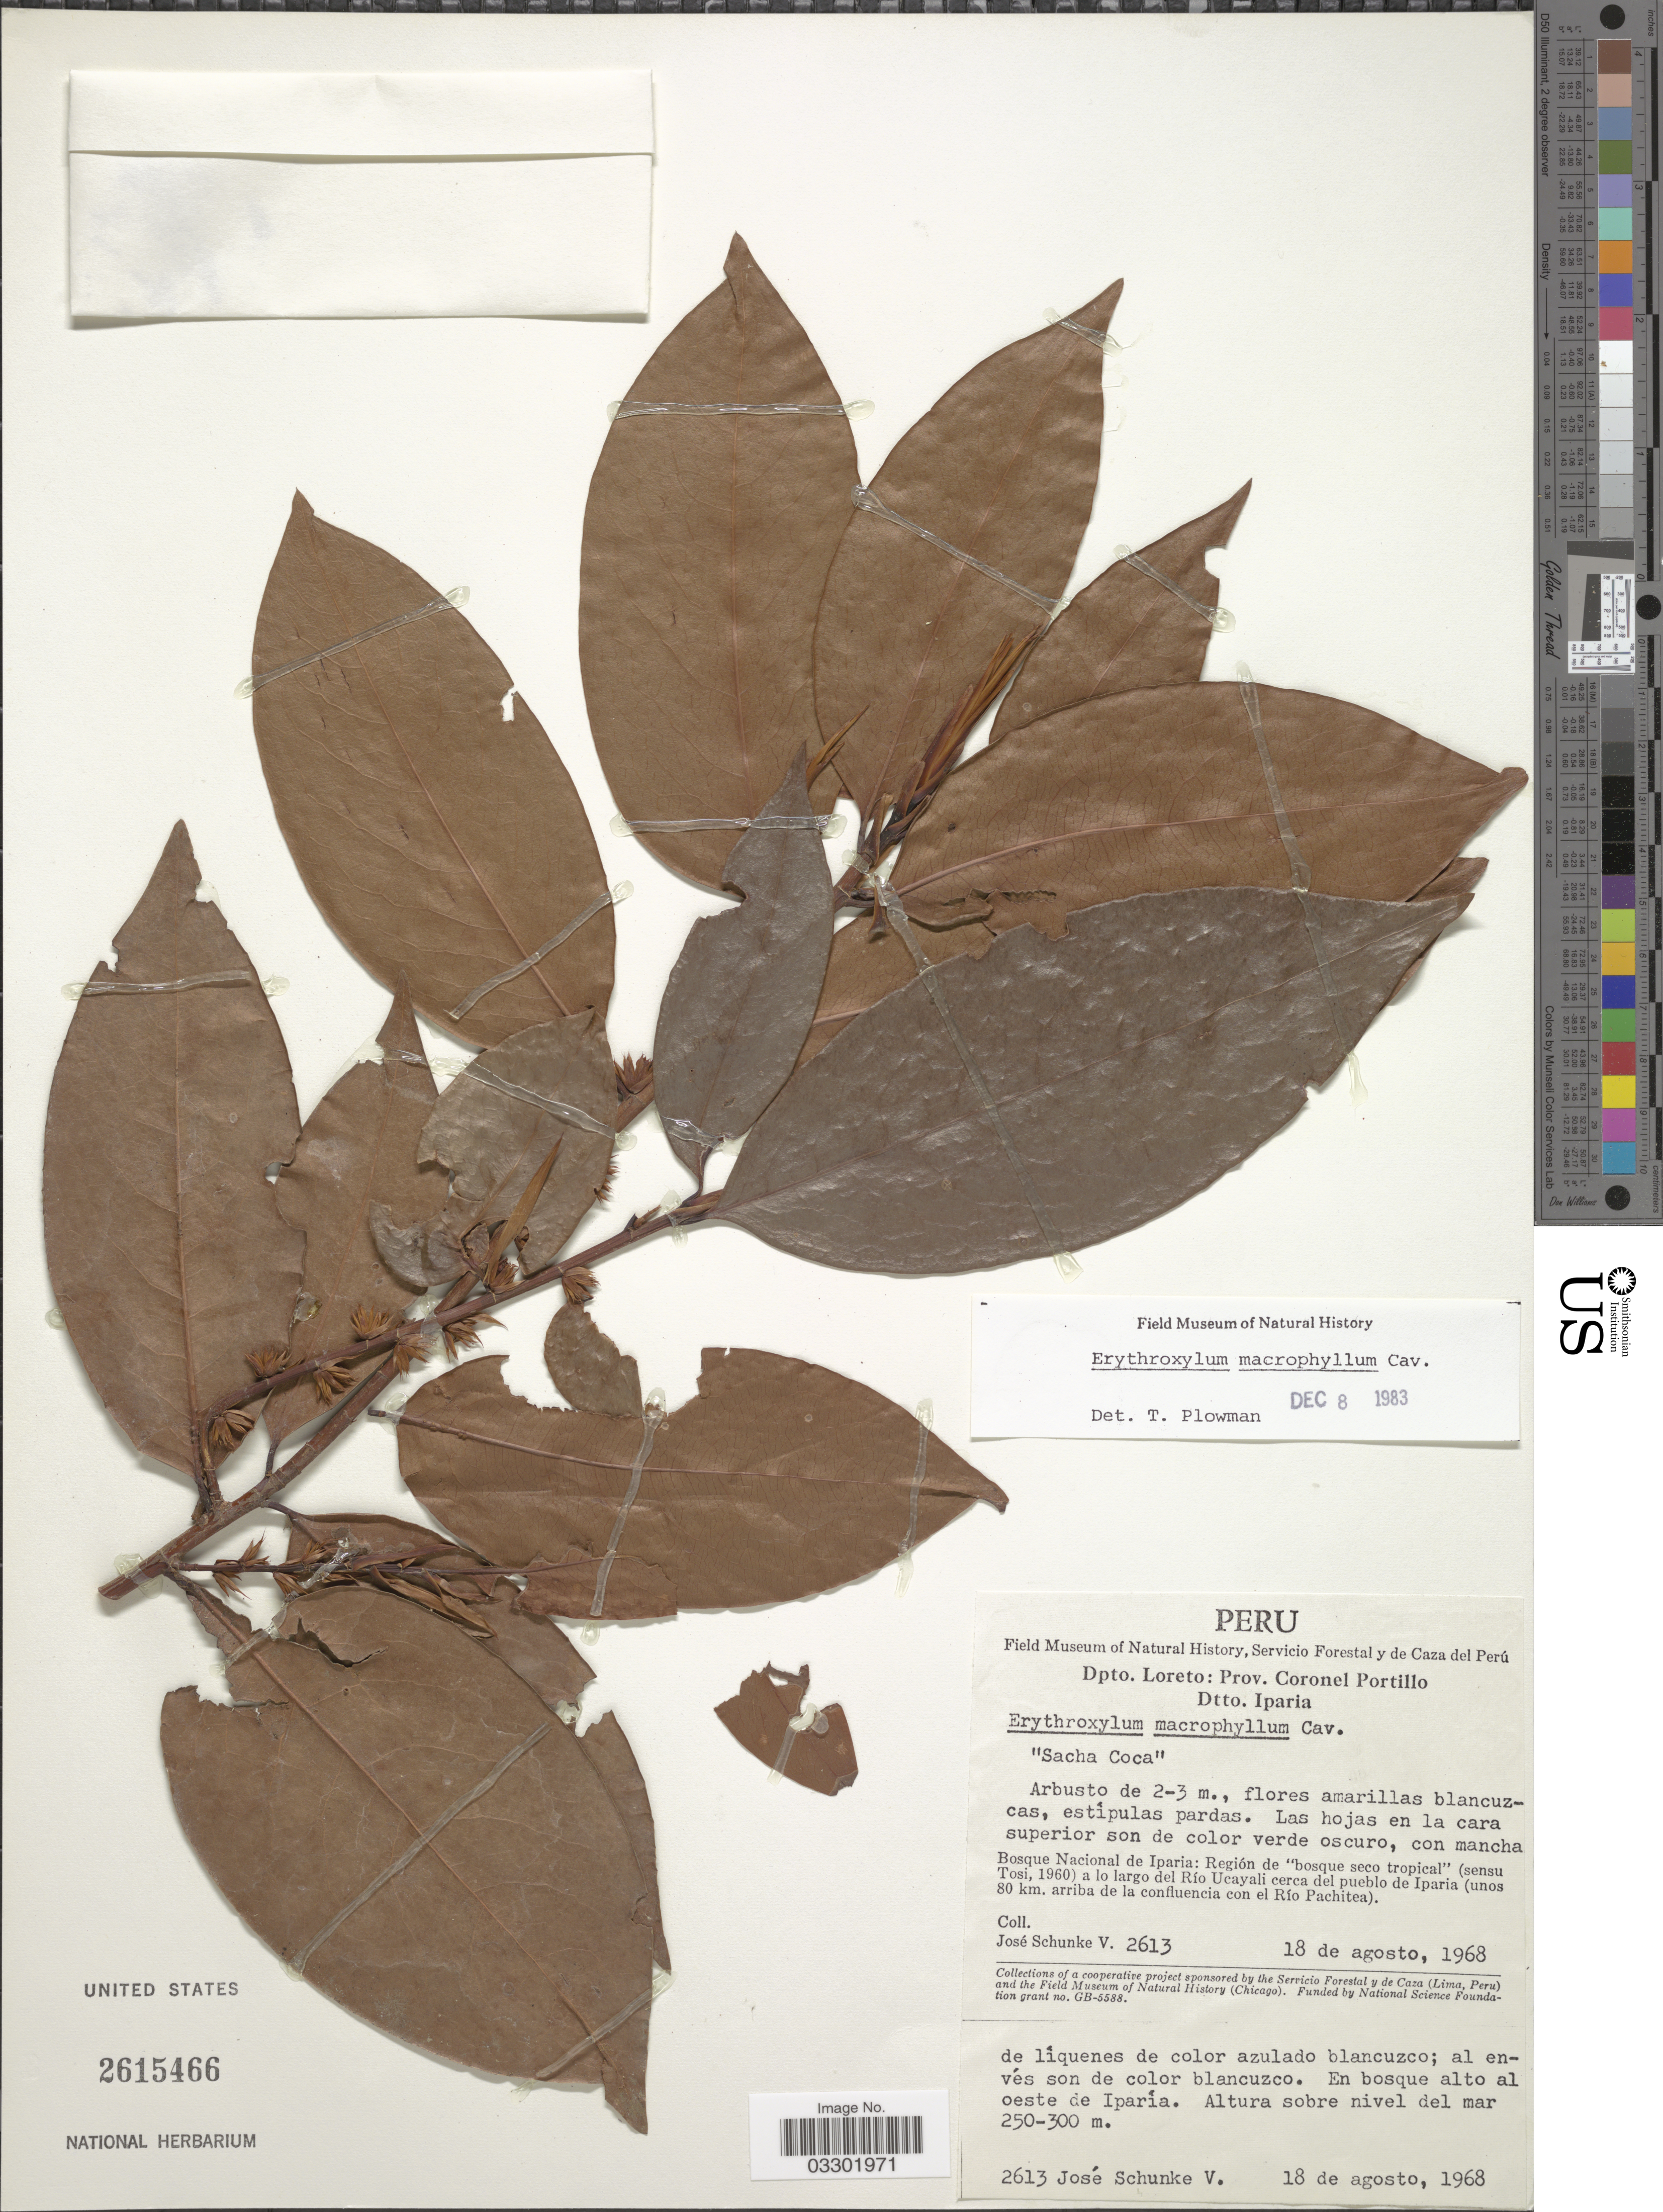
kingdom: Plantae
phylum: Tracheophyta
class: Magnoliopsida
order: Malpighiales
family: Erythroxylaceae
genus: Erythroxylum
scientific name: Erythroxylum macrophyllum var. macrophyllum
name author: Cav.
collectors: J. Schunke Vigo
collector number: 2613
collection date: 1968-08-18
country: Peru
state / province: Loreto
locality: Dpto. Loreto: Prov. Coronel Portillo. Dtto. Iparia. Bosque Nacional de Iparia: Región de "bosque seco tropical" (sensu Tosi, 1960) a lo largo del Río Ucayali cerca del pueblo de Iparia (unos 80 km. arriba de la confluencia con el Río Pachitea). En bosque alto al oeste de Iparía.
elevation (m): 250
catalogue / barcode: US 1